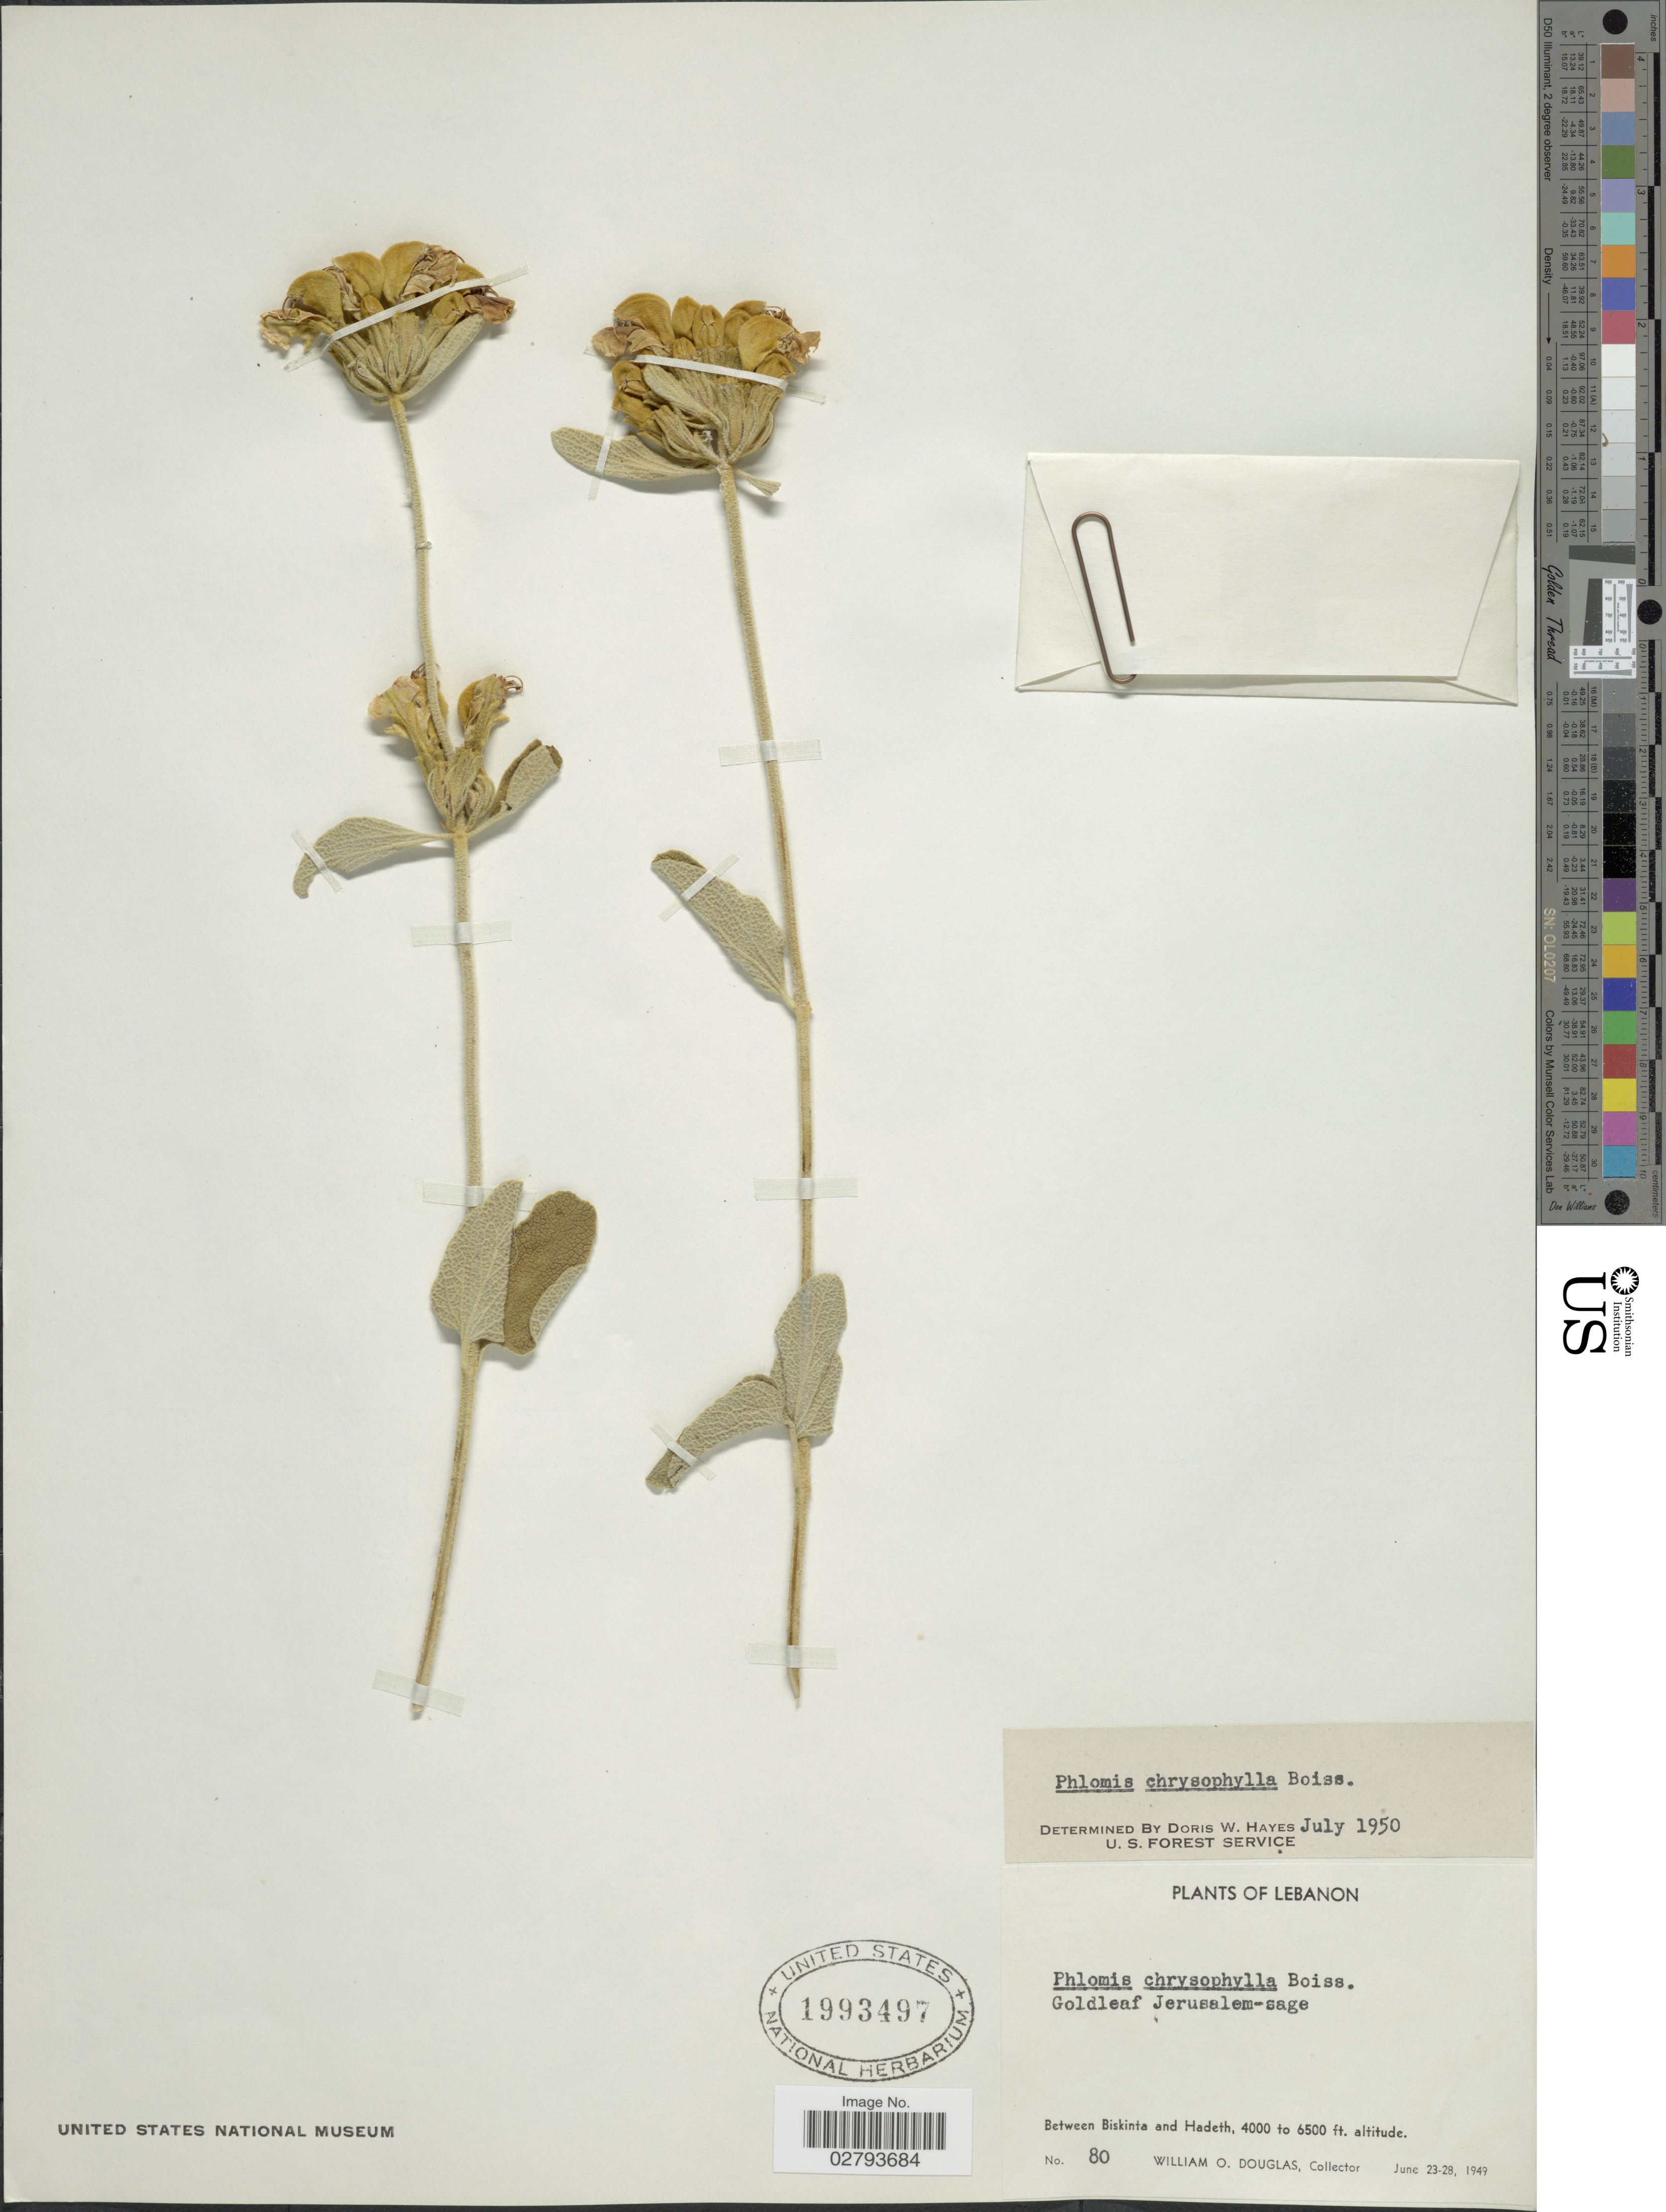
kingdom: Plantae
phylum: Tracheophyta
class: Magnoliopsida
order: Lamiales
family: Lamiaceae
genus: Phlomis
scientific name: Phlomis chrysophylla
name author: Boiss.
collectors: W. Douglas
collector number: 80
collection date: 1949-06-23/1949-06-28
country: Lebanon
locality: Between Biskinta and Hadeth.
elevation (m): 1219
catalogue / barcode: US 1993497